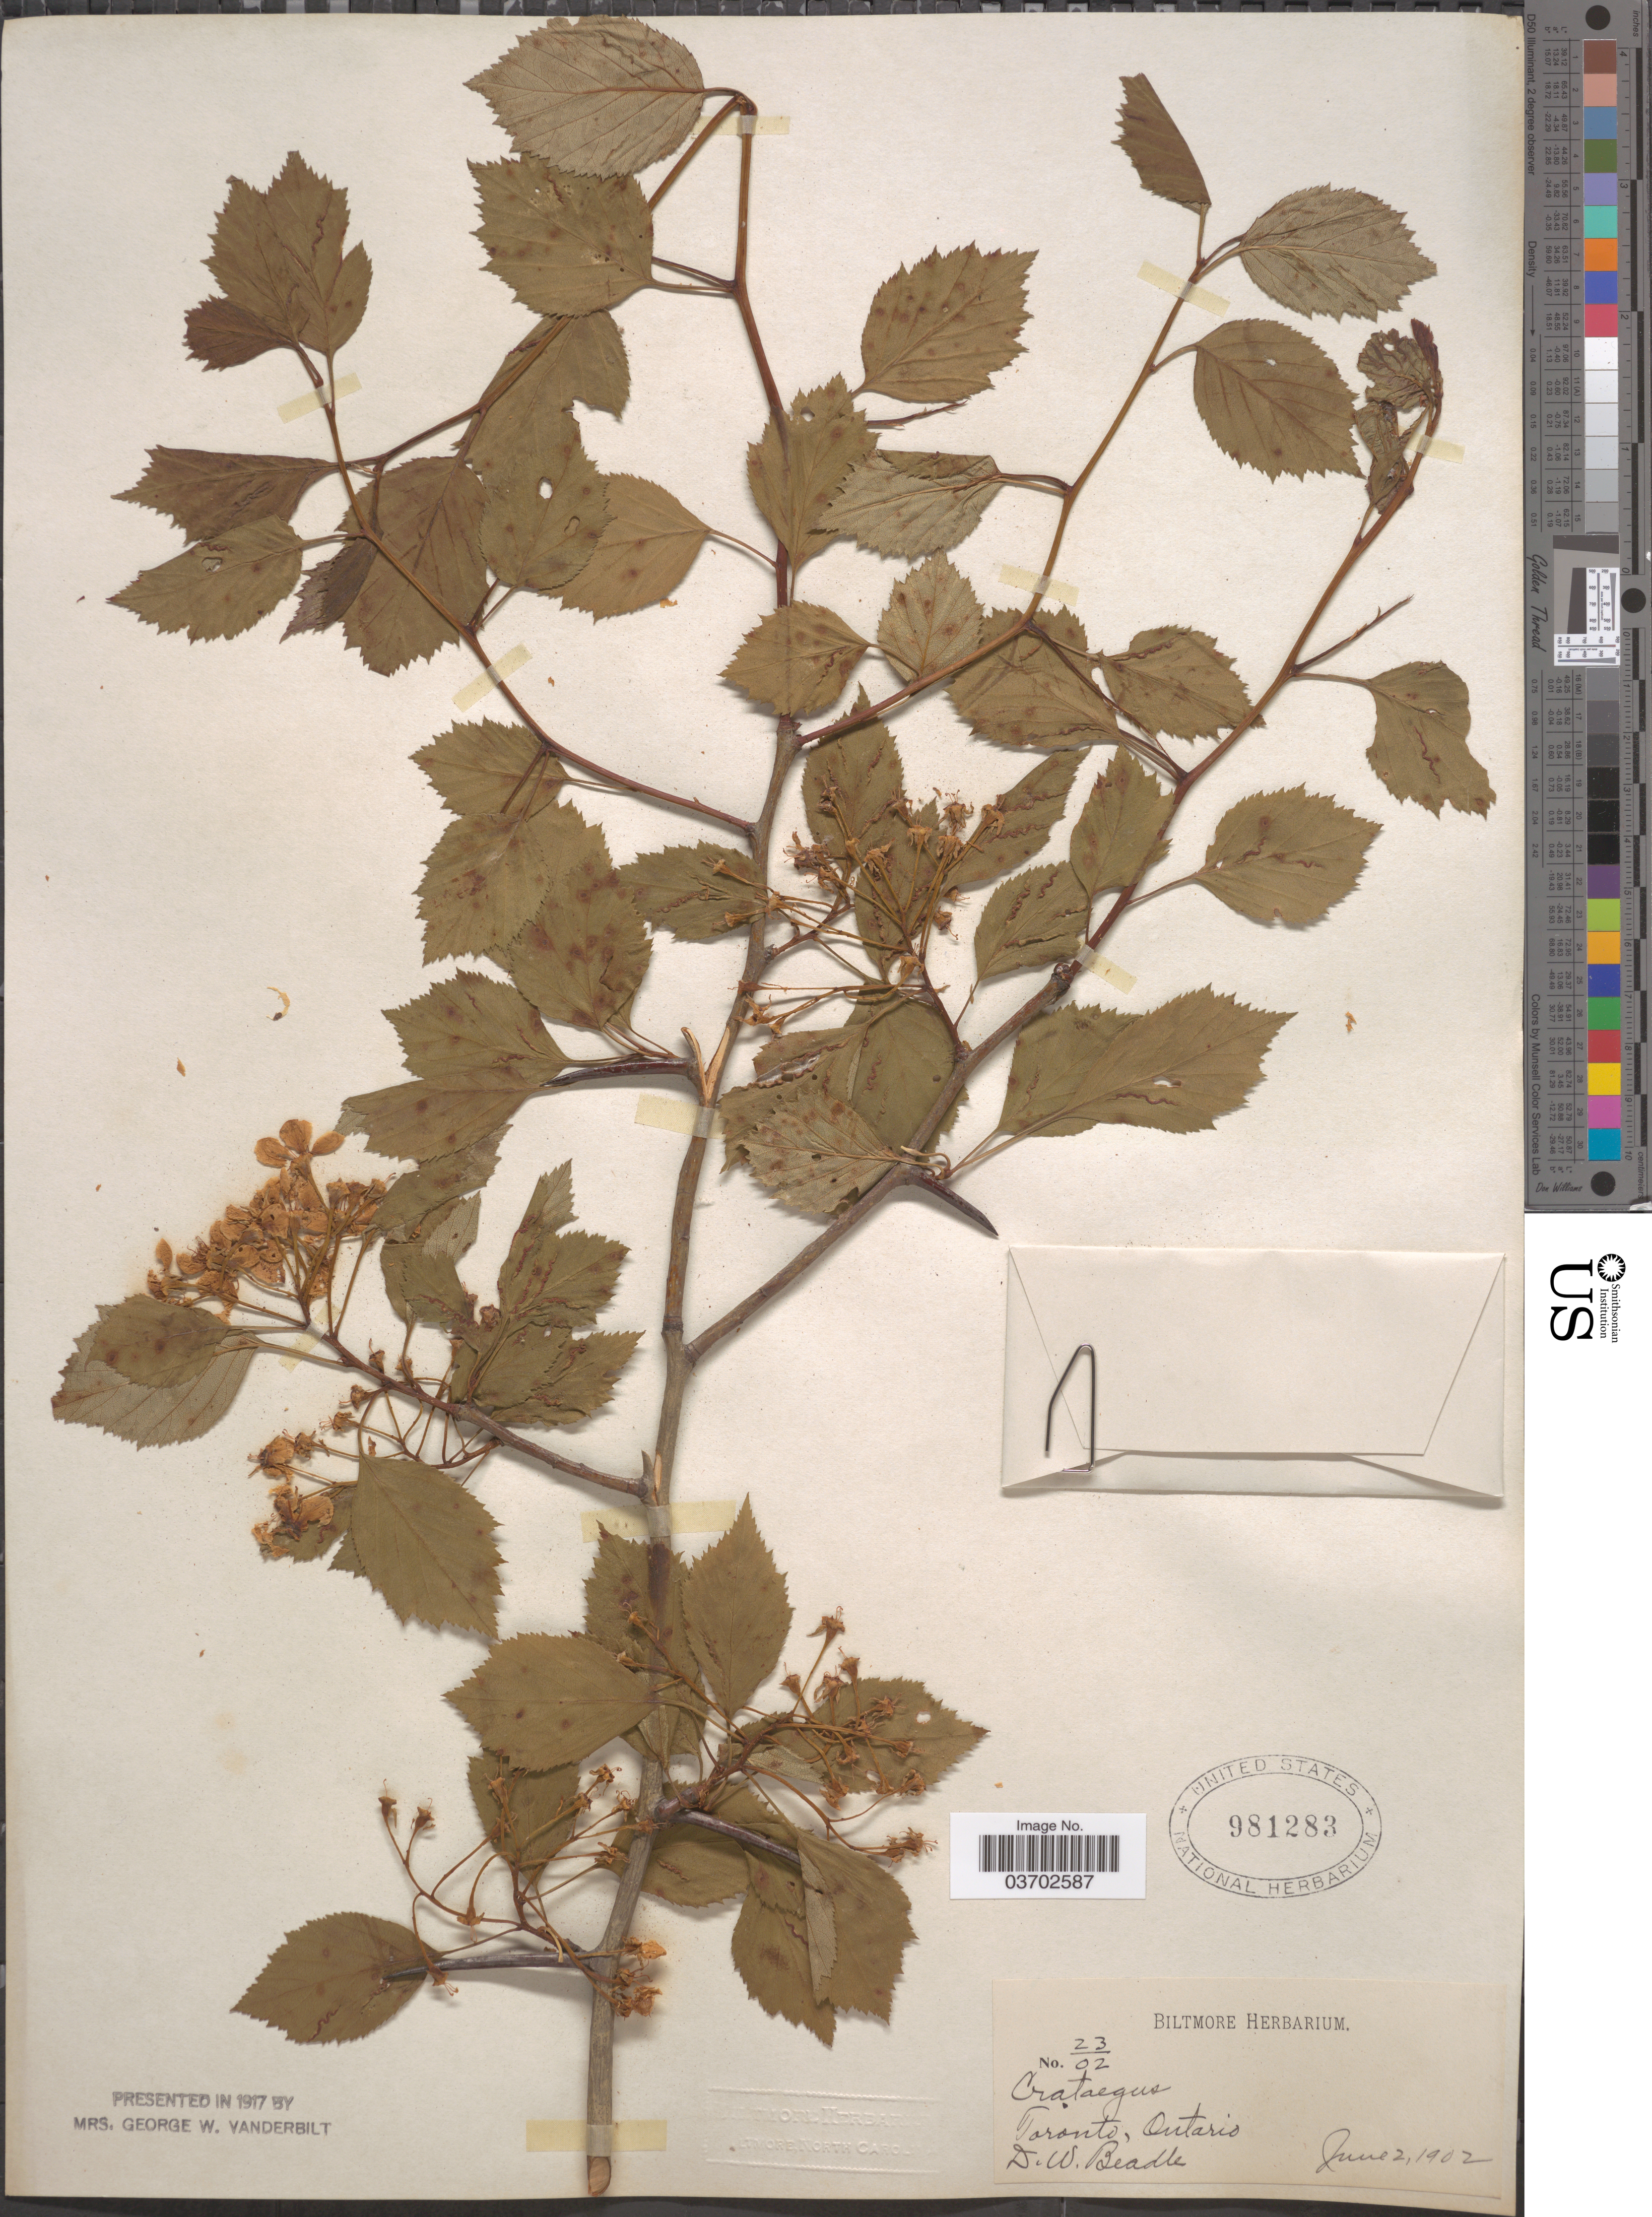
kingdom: Plantae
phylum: Tracheophyta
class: Magnoliopsida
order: Rosales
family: Rosaceae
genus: Crataegus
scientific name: Crataegus sp.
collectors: D. Beadle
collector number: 23/02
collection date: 1902-06-02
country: Canada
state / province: Ontario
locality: Toronto.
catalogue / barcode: US 981283